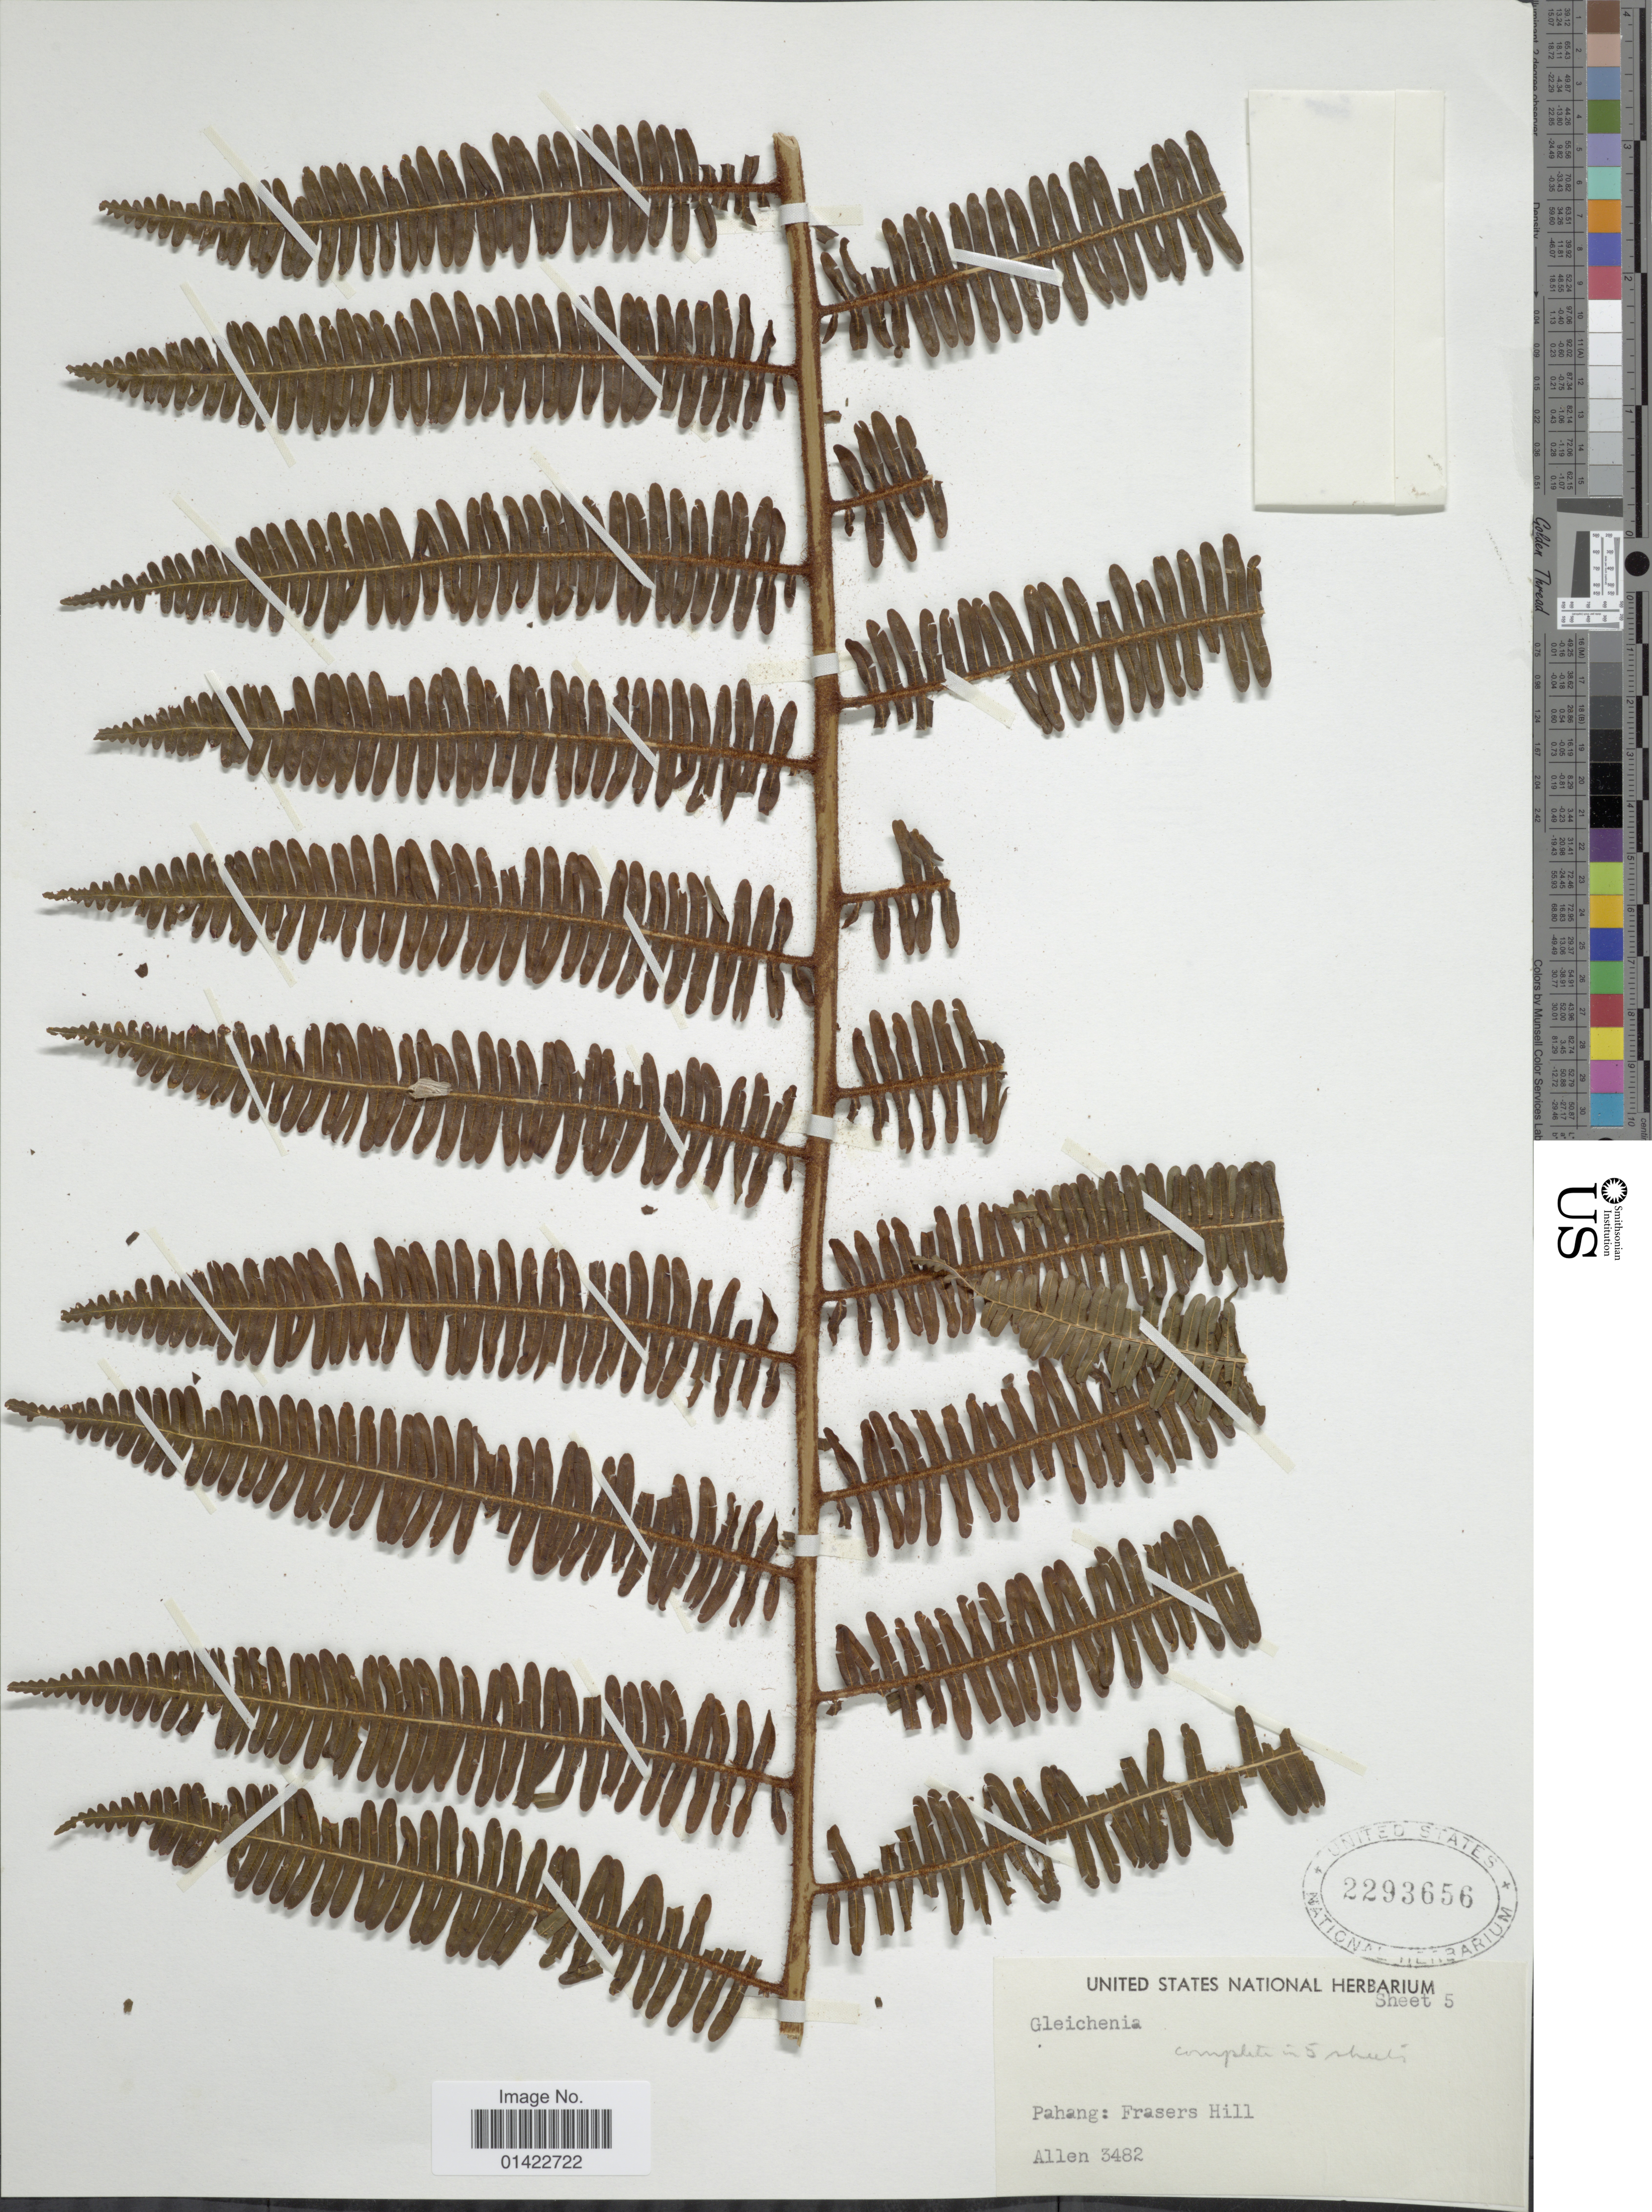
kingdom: Plantae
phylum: Tracheophyta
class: Polypodiopsida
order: Gleicheniales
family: Gleicheniaceae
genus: Sticherus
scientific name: Sticherus sp.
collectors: -- Allen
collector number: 3482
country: Malaysia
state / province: Pahang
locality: Frasers Hill.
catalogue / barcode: US 2293656